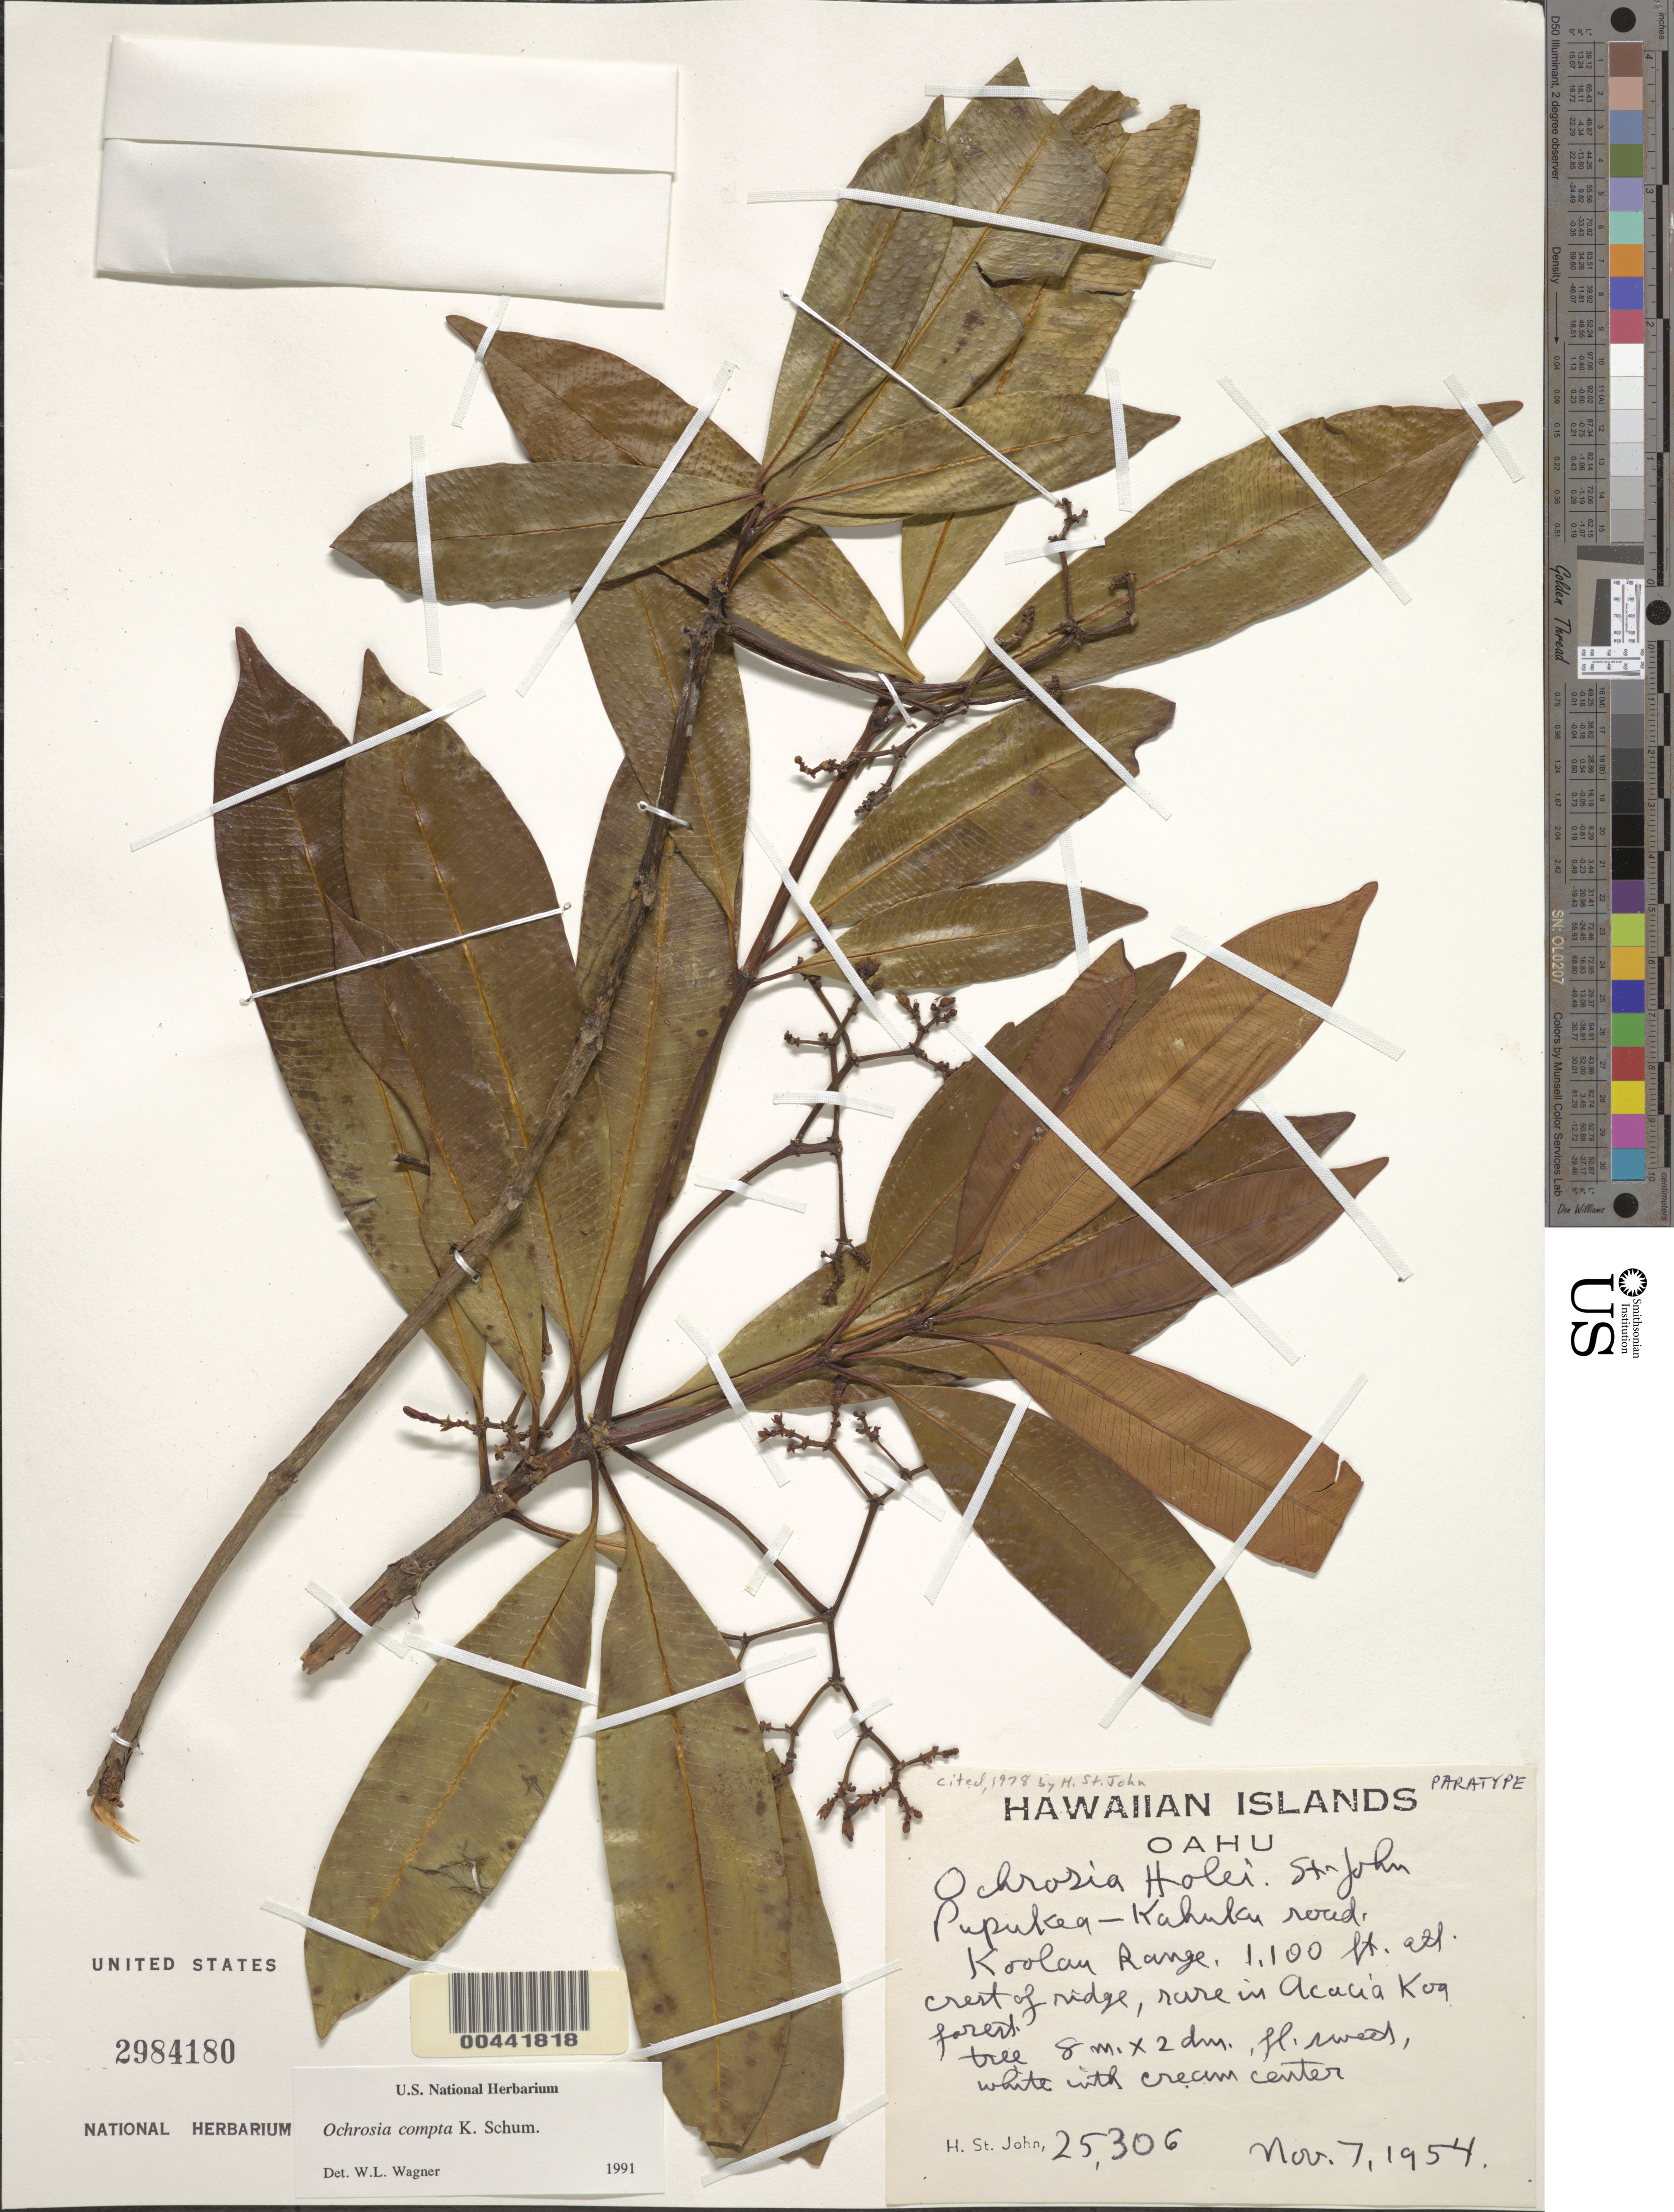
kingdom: Plantae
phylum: Tracheophyta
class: Magnoliopsida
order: Gentianales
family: Apocynaceae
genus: Ochrosia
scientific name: Ochrosia compta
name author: K. Schum.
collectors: H. St. John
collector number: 25306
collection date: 1954-11-07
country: United States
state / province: Hawaii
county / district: Honolulu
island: Oahu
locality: Hawaiian Islands. Oahu. Pupukea-Kahuku road. Koolau Range.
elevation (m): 335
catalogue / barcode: US 2984180